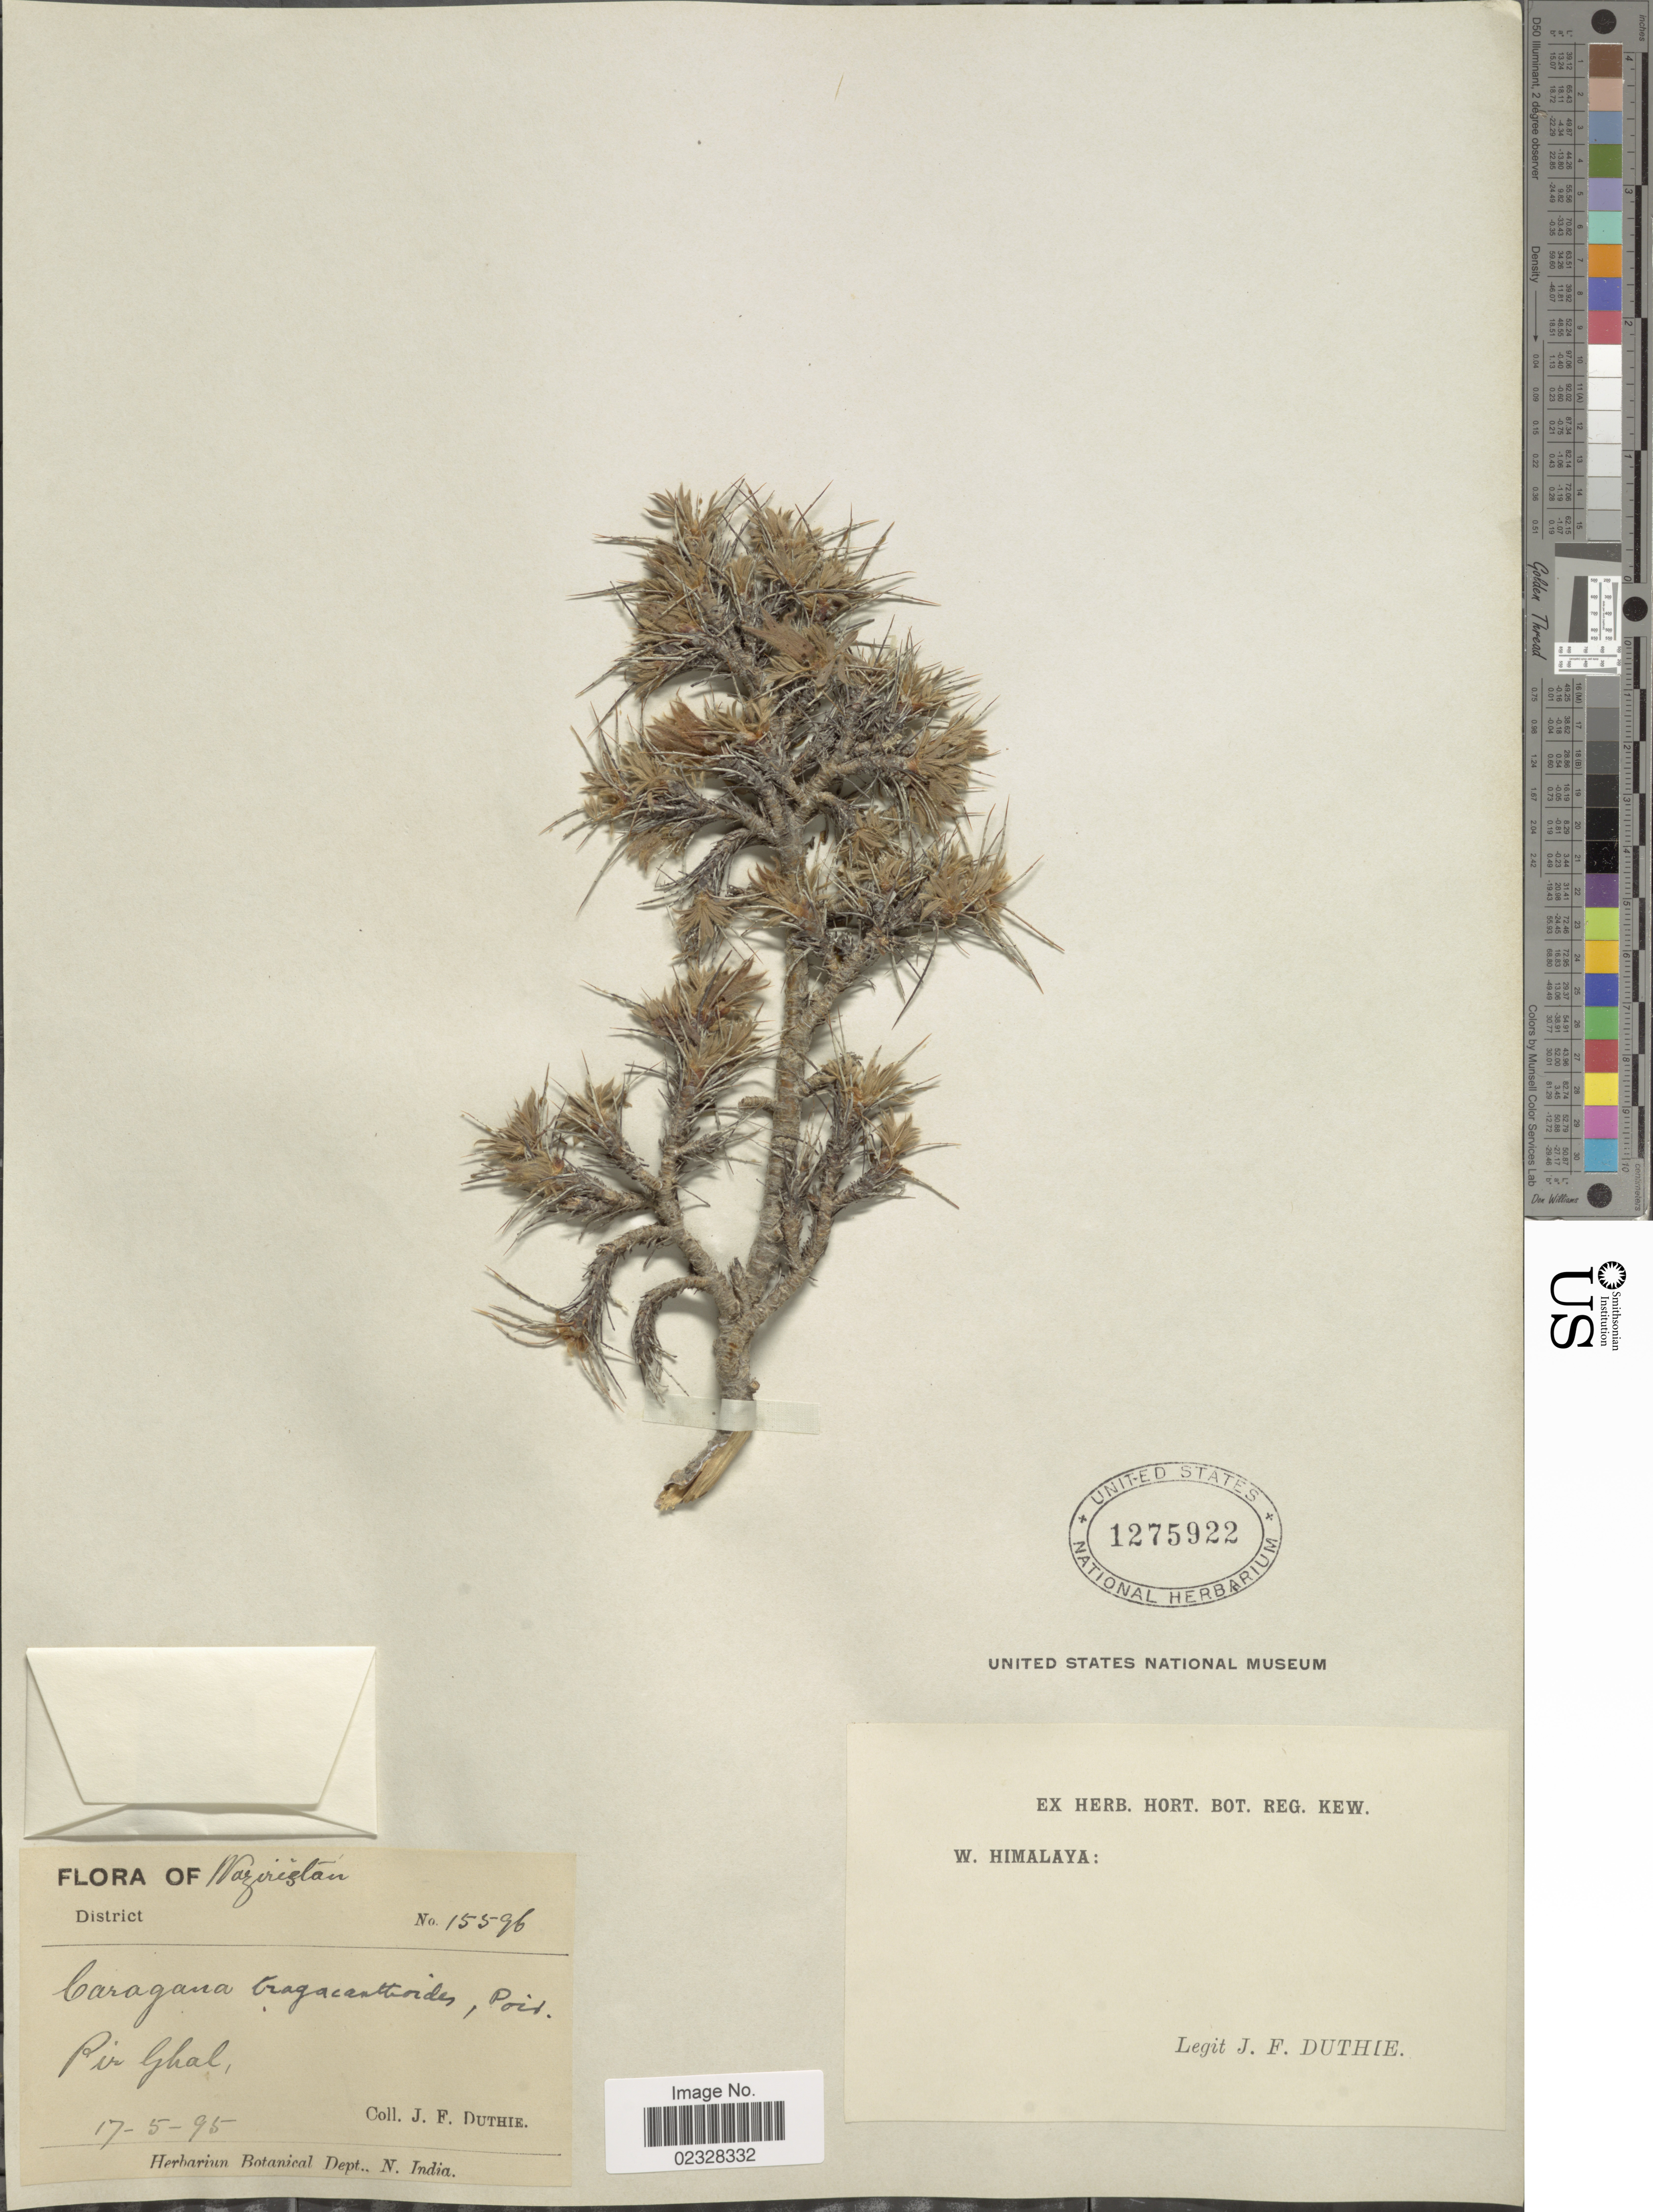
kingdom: Plantae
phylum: Tracheophyta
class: Magnoliopsida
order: Fabales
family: Fabaceae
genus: Caragana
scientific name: Caragana tragacanthoides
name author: (Pall.) Poir.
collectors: J. F. Duthie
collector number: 15596*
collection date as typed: Transcribed d/m/y: 17/5/95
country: Pakistan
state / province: Khyber Pakhtunkhwa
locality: W. Himlaya, Waziristan, Pir Ghal.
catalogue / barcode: US 1275922